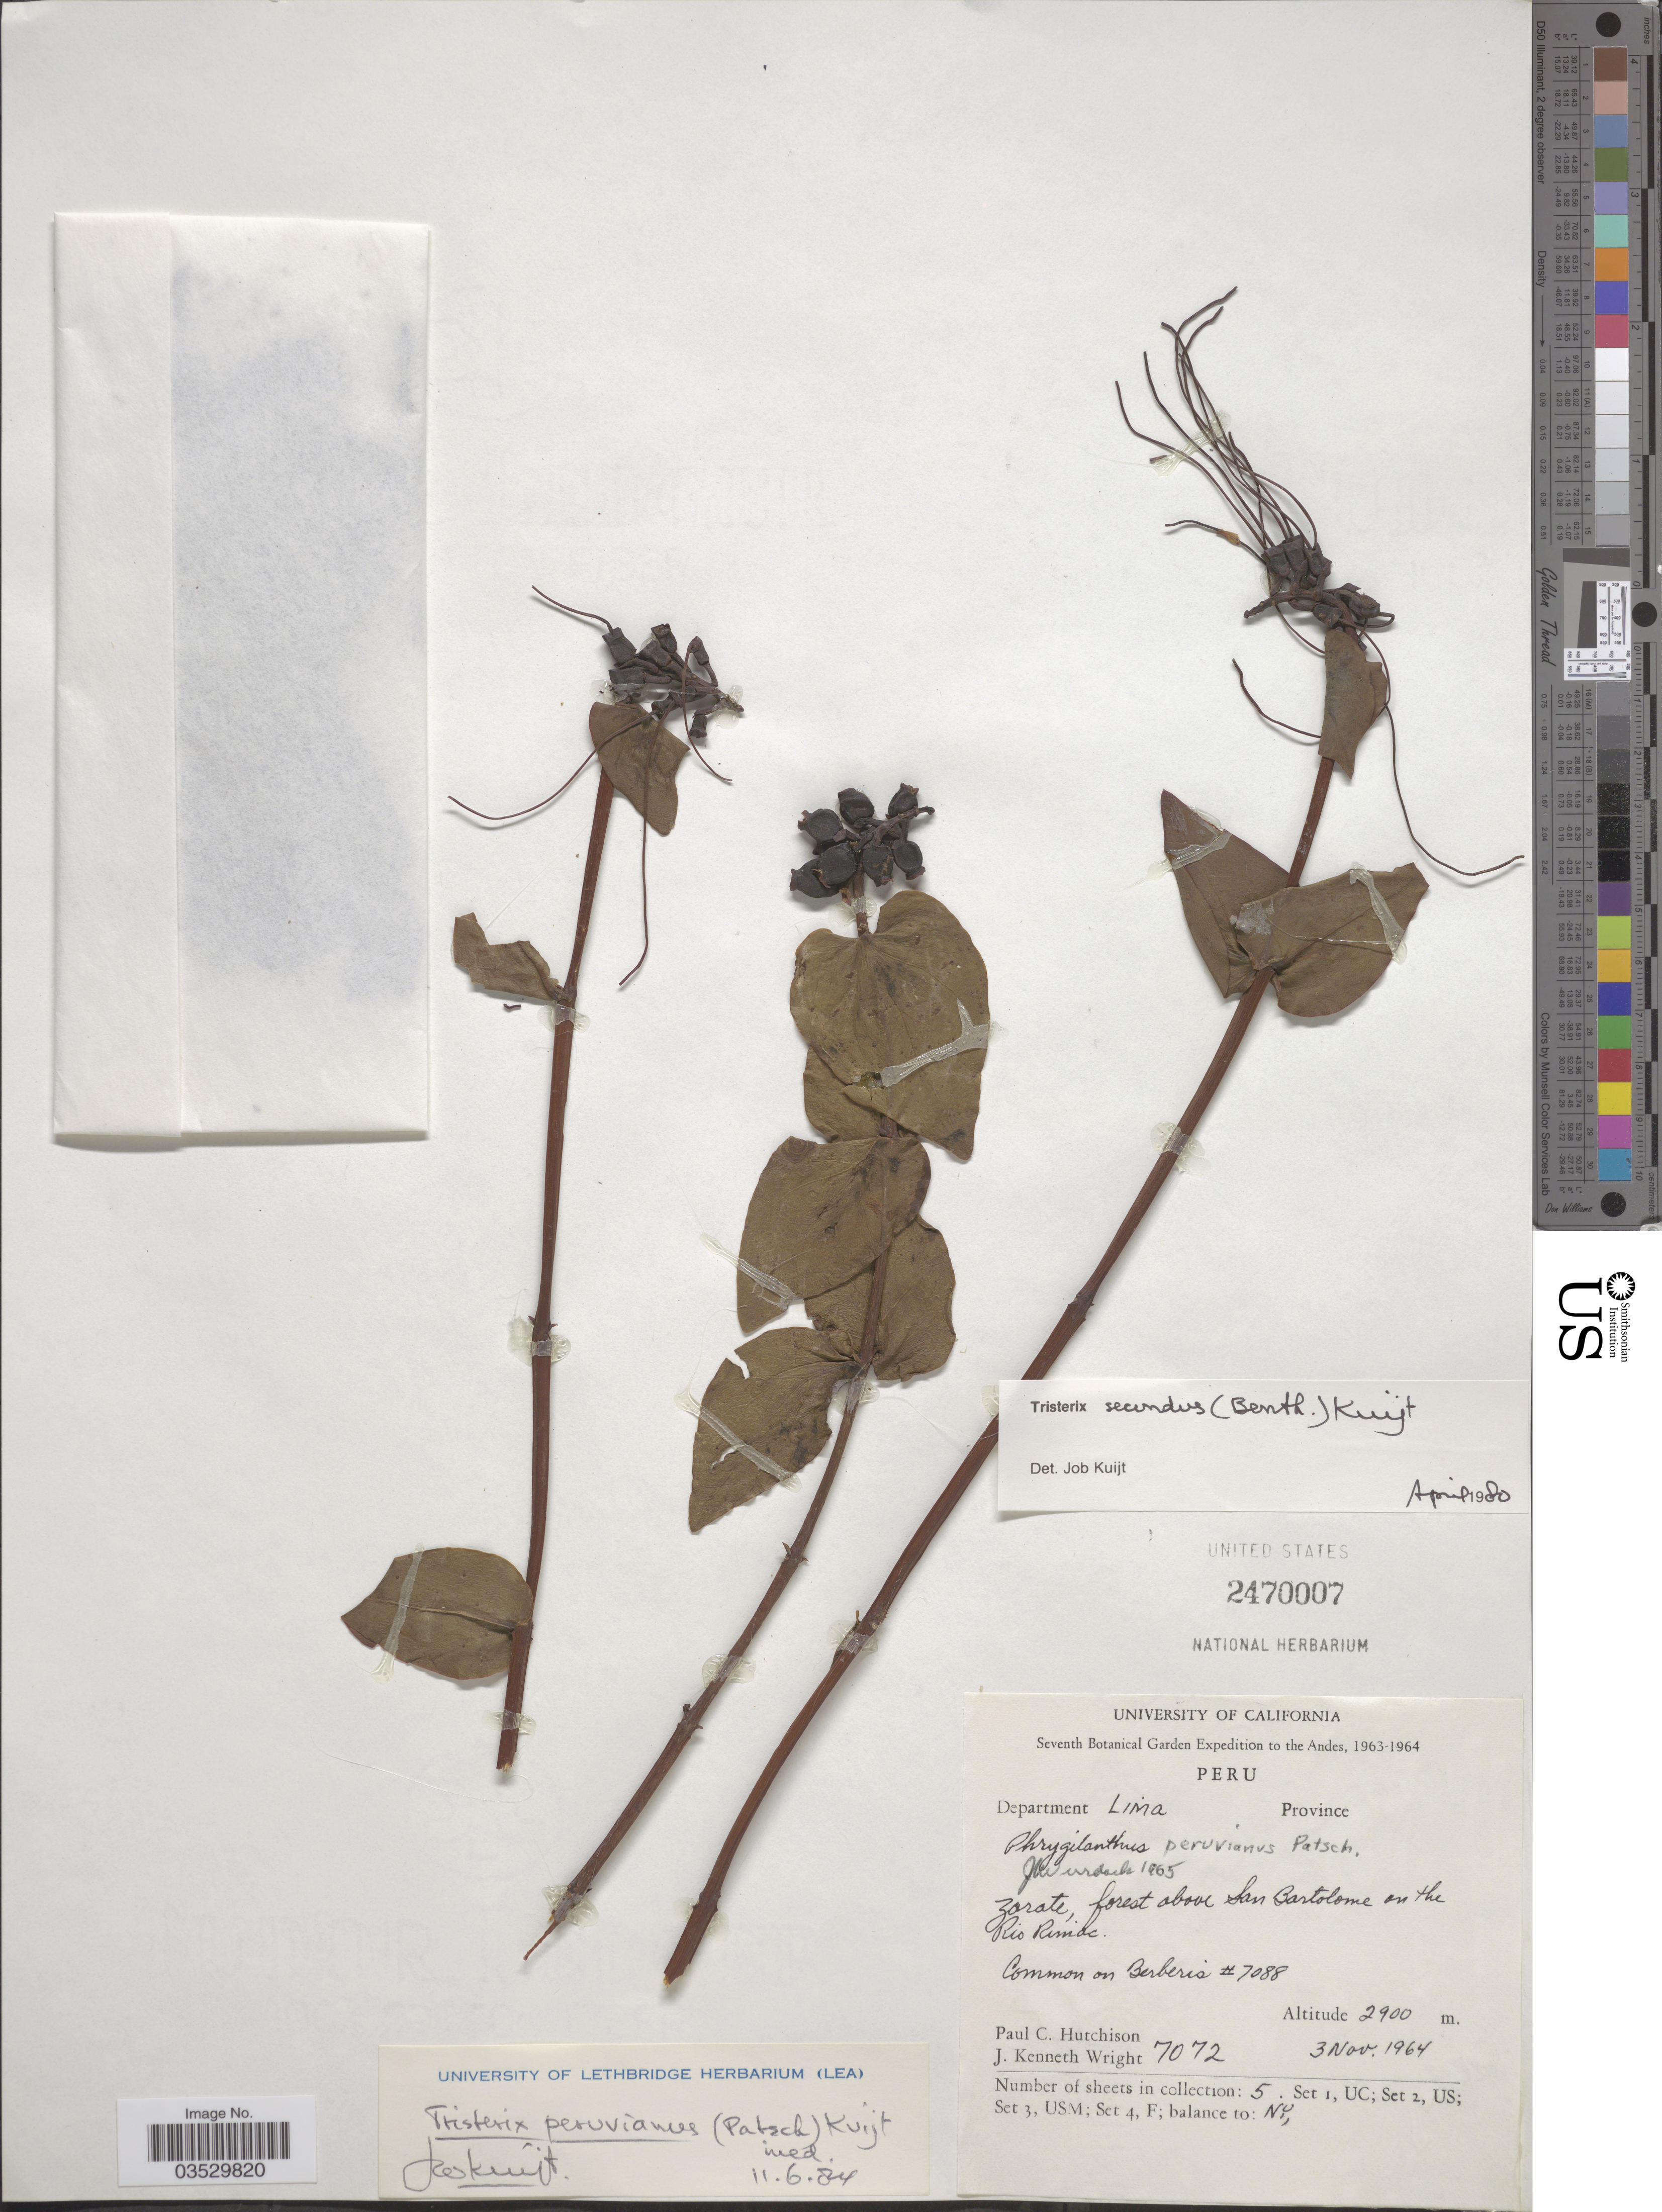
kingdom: Plantae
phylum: Tracheophyta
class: Magnoliopsida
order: Santalales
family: Loranthaceae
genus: Tristerix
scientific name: Tristerix peruvianus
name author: (Pacz.) Kuijt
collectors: P. C. Hutchison & J. K. Wright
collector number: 7072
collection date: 1964-11-03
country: Peru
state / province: Lima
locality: Andes. Department Lima. Zorate, forest above San Bartolome on the Rio Rimac.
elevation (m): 2900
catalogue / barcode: US 2470007